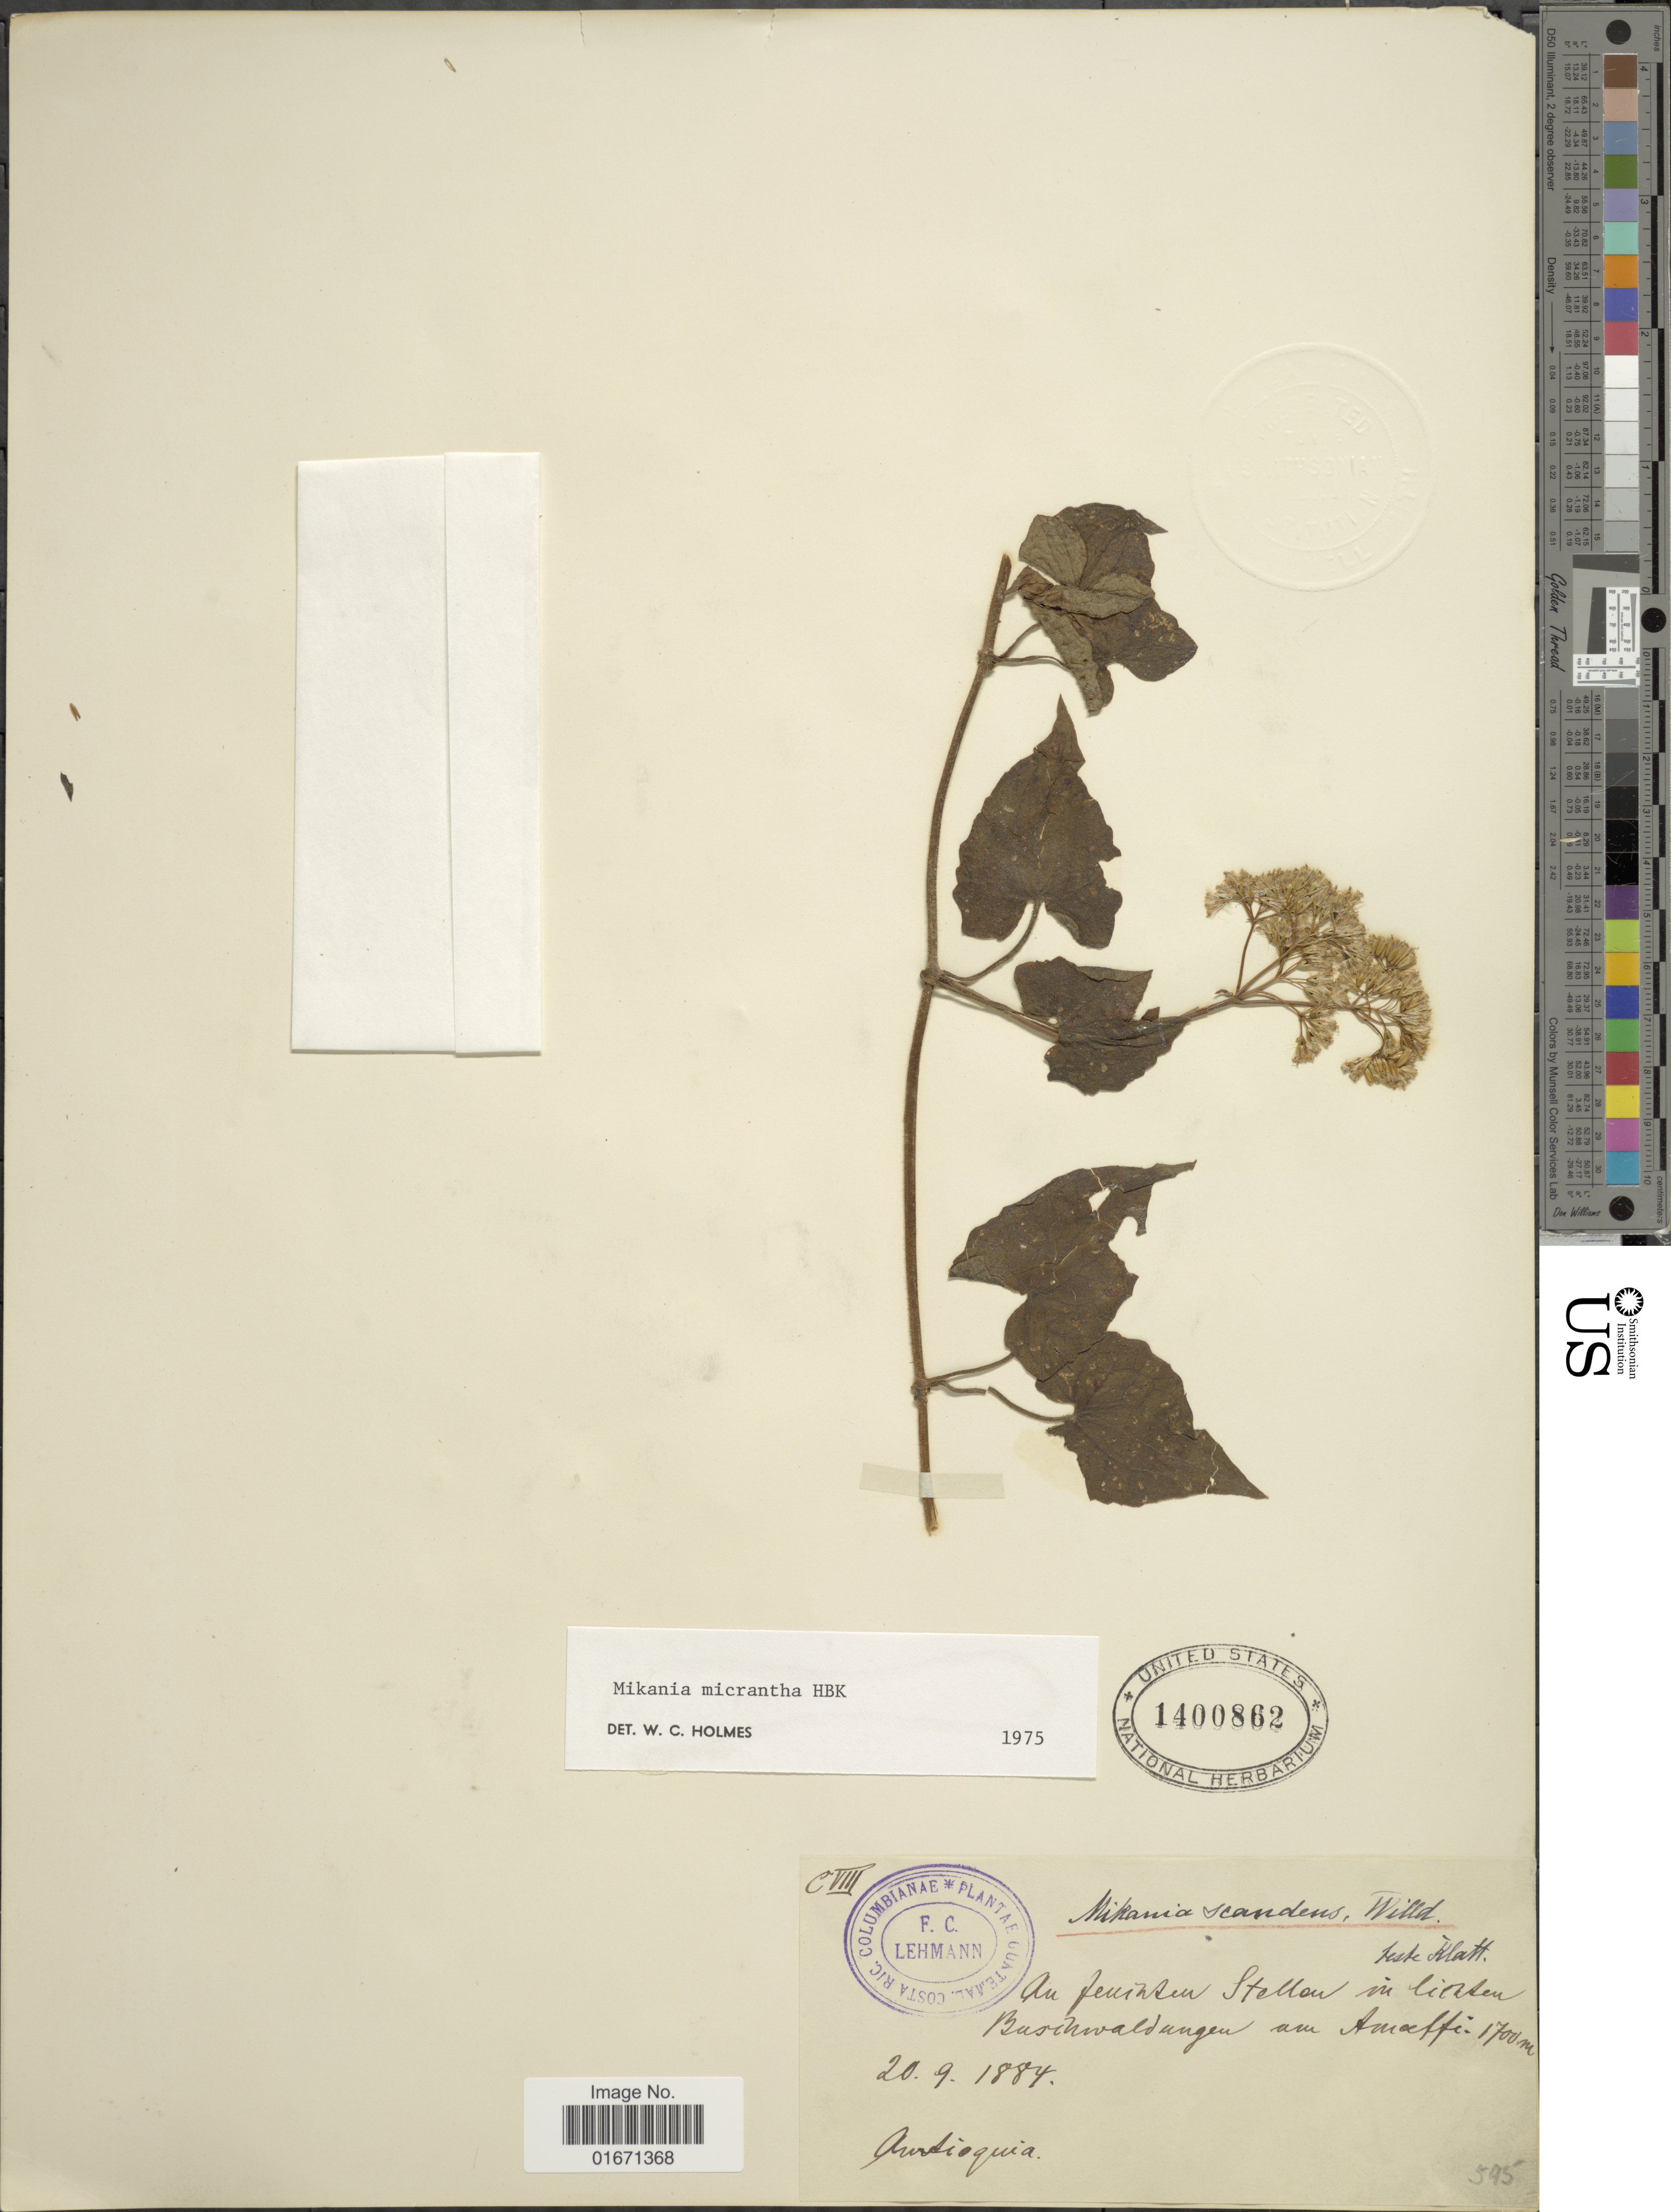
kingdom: Plantae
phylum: Tracheophyta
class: Magnoliopsida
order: Asterales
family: Asteraceae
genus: Mikania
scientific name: Mikania micrantha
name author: Kunth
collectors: F. C. Lehmann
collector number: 595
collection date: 1884-09-20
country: Colombia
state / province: Antioquia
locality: Buschwaldungen am Amalfi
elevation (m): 1700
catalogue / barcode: US 1400862